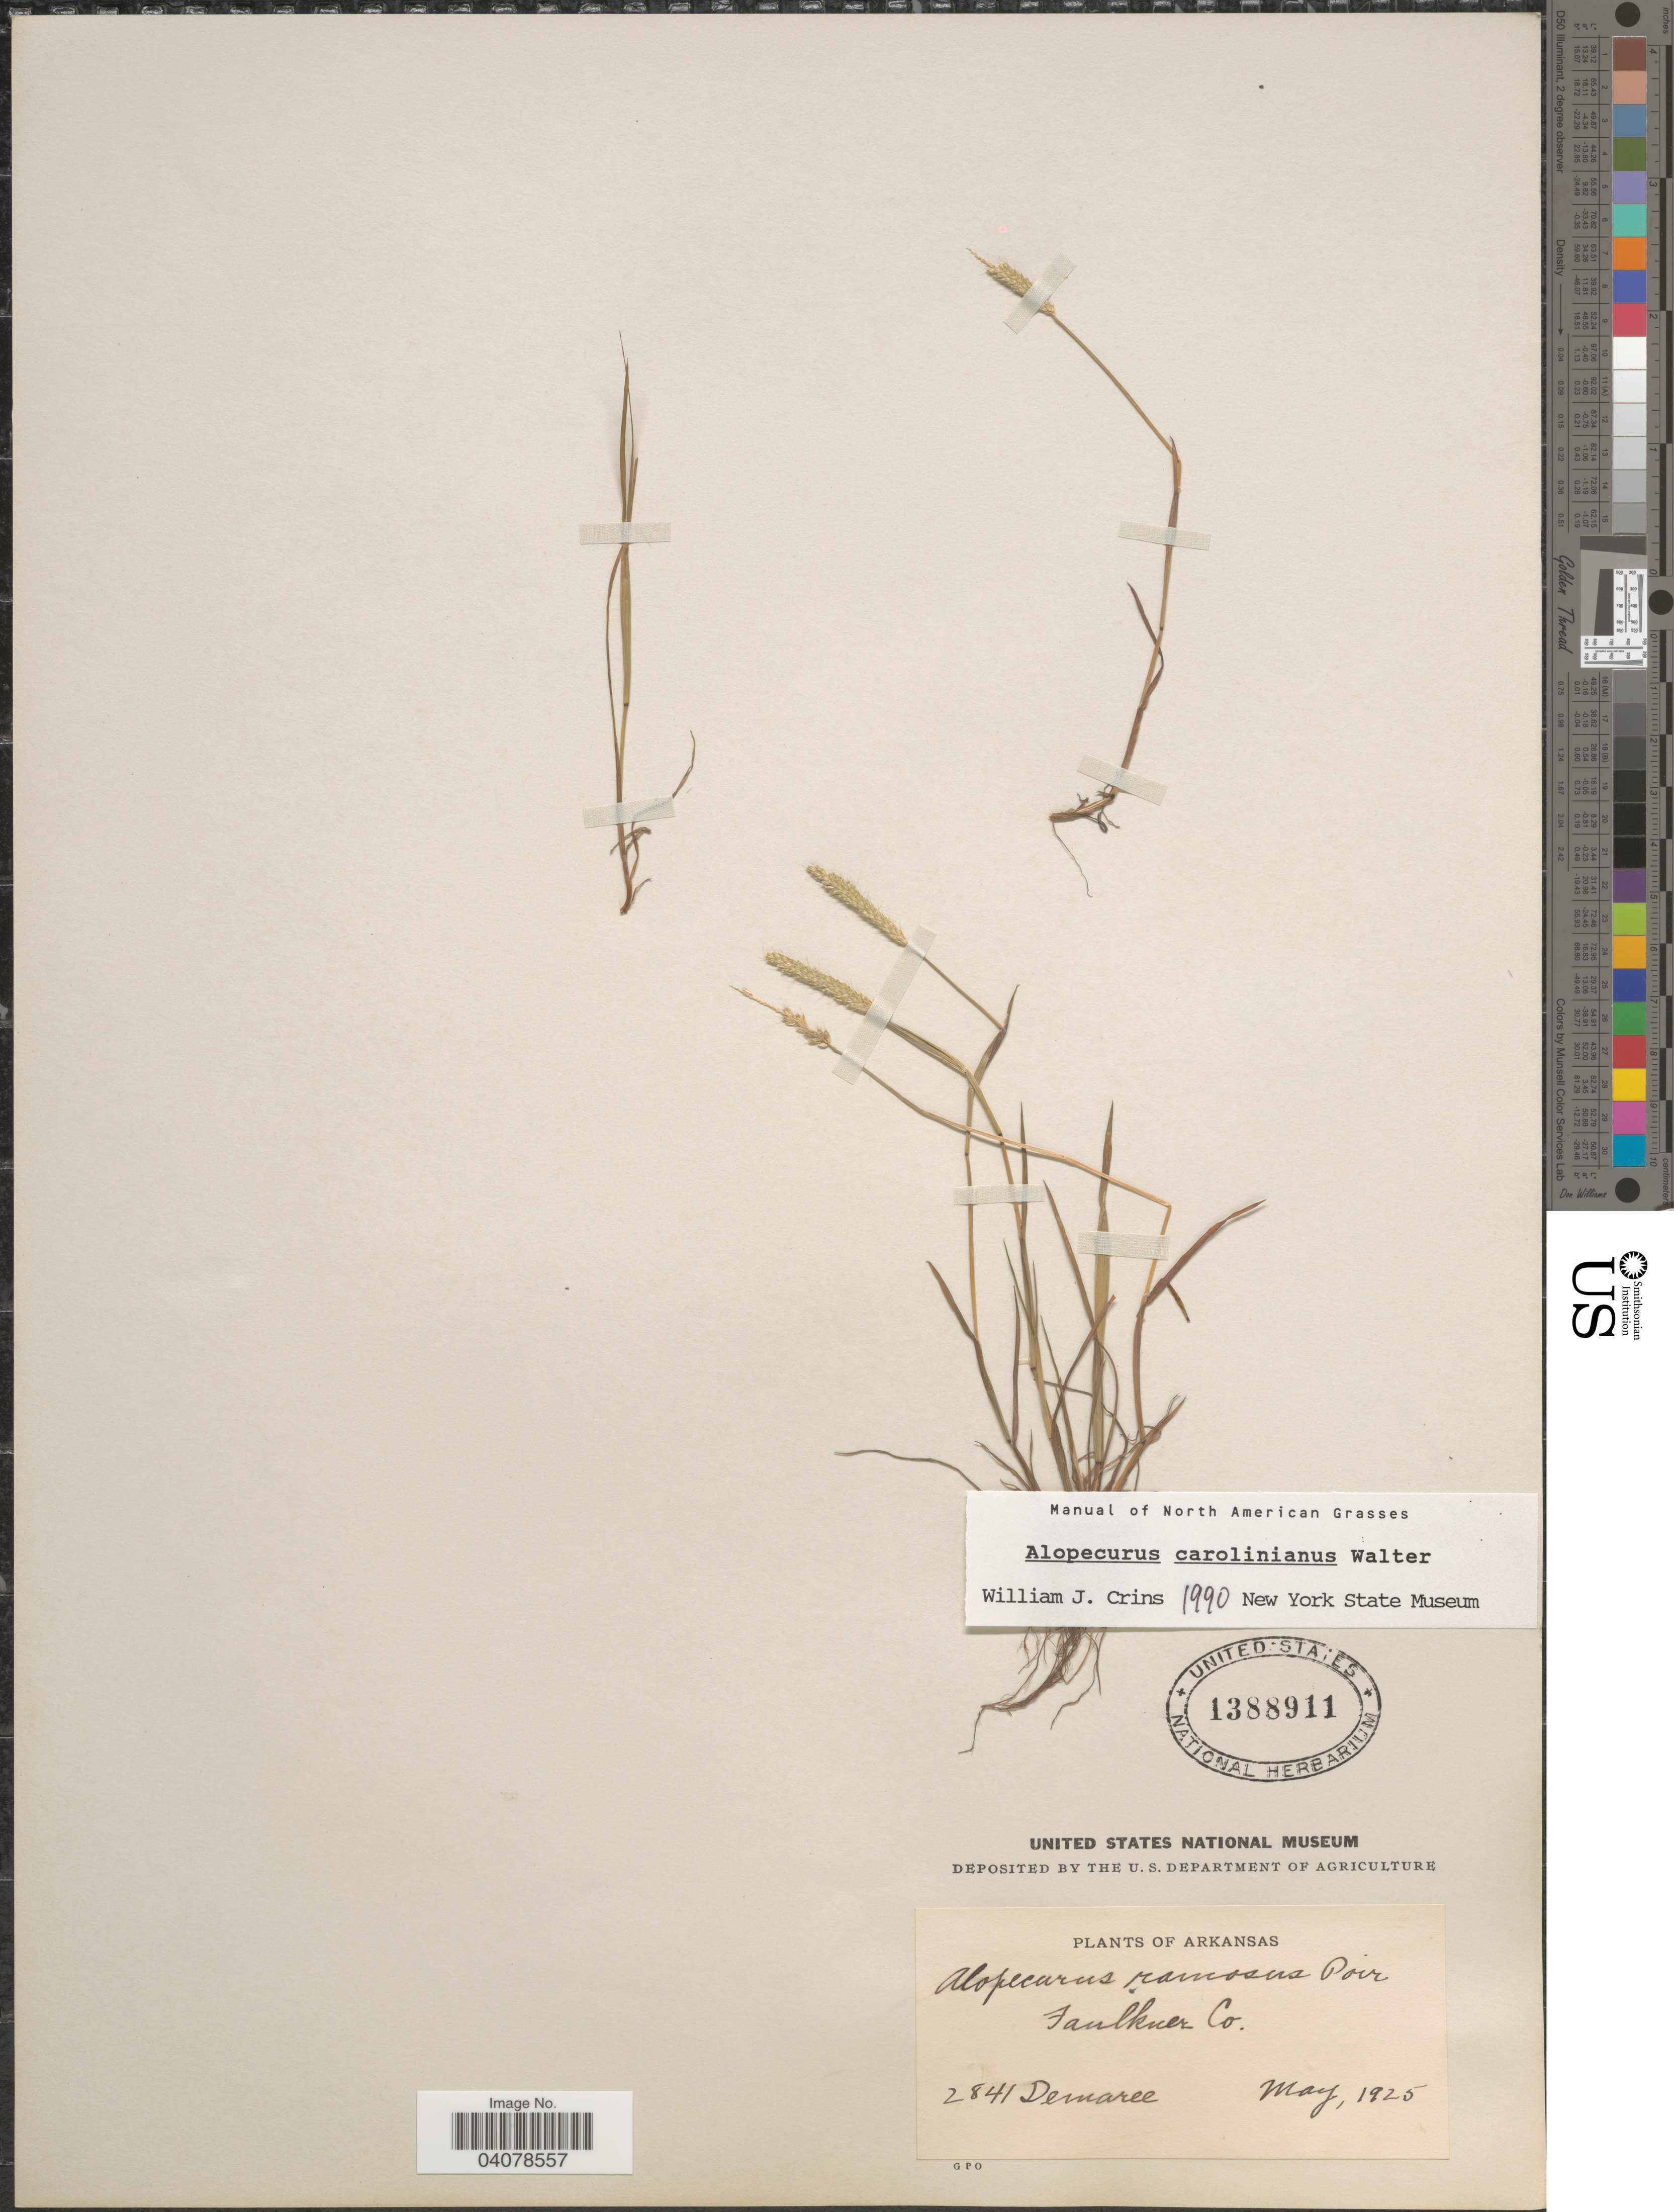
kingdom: Plantae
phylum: Tracheophyta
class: Liliopsida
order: Poales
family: Poaceae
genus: Alopecurus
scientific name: Alopecurus carolinianus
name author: Walter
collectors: -. Demaree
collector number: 2841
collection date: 1925-05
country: United States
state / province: Arkansas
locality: Faulkner Co.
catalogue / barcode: US 1388911